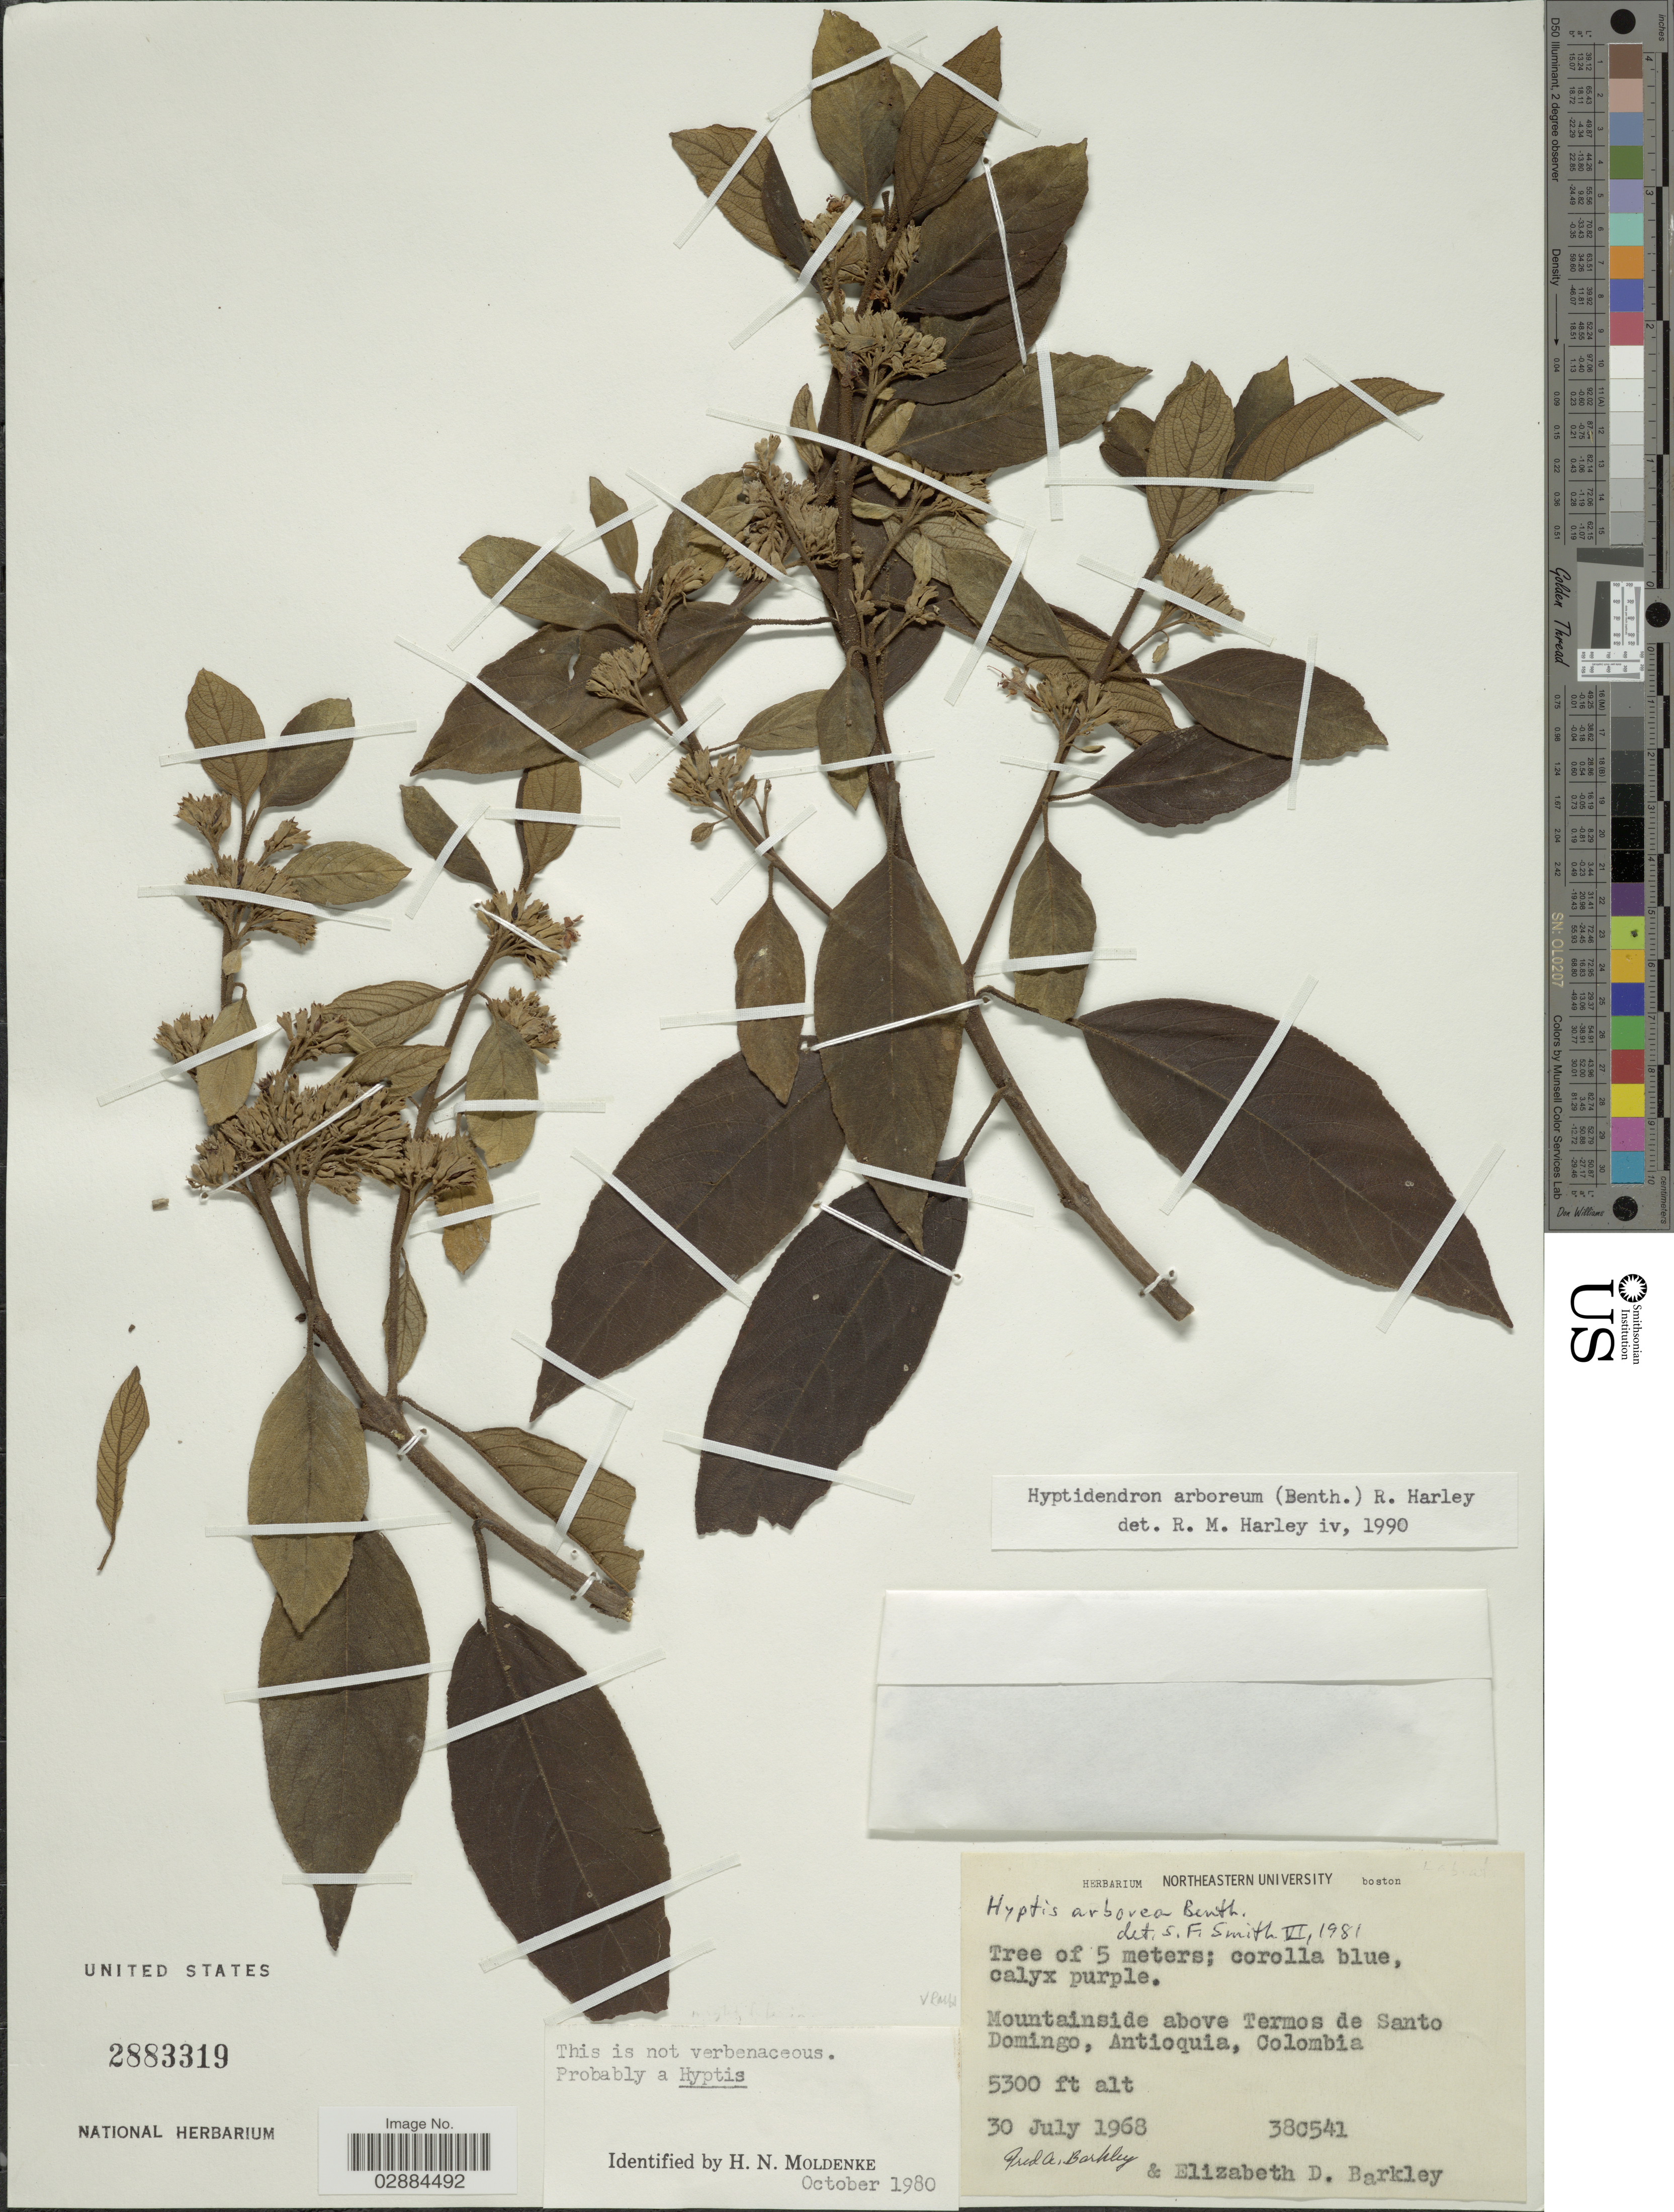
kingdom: Plantae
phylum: Tracheophyta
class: Magnoliopsida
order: Lamiales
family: Lamiaceae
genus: Hyptidendron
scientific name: Hyptidendron arboreum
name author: (Benth.) Harley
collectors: F. A. Barkley & E. D.Barkley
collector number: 38C541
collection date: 1968-07-30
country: Colombia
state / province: Antioquia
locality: Mountainside above Termos de Santo Domingo, Antioquia, Colombia.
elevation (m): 1615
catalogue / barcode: US 2883319